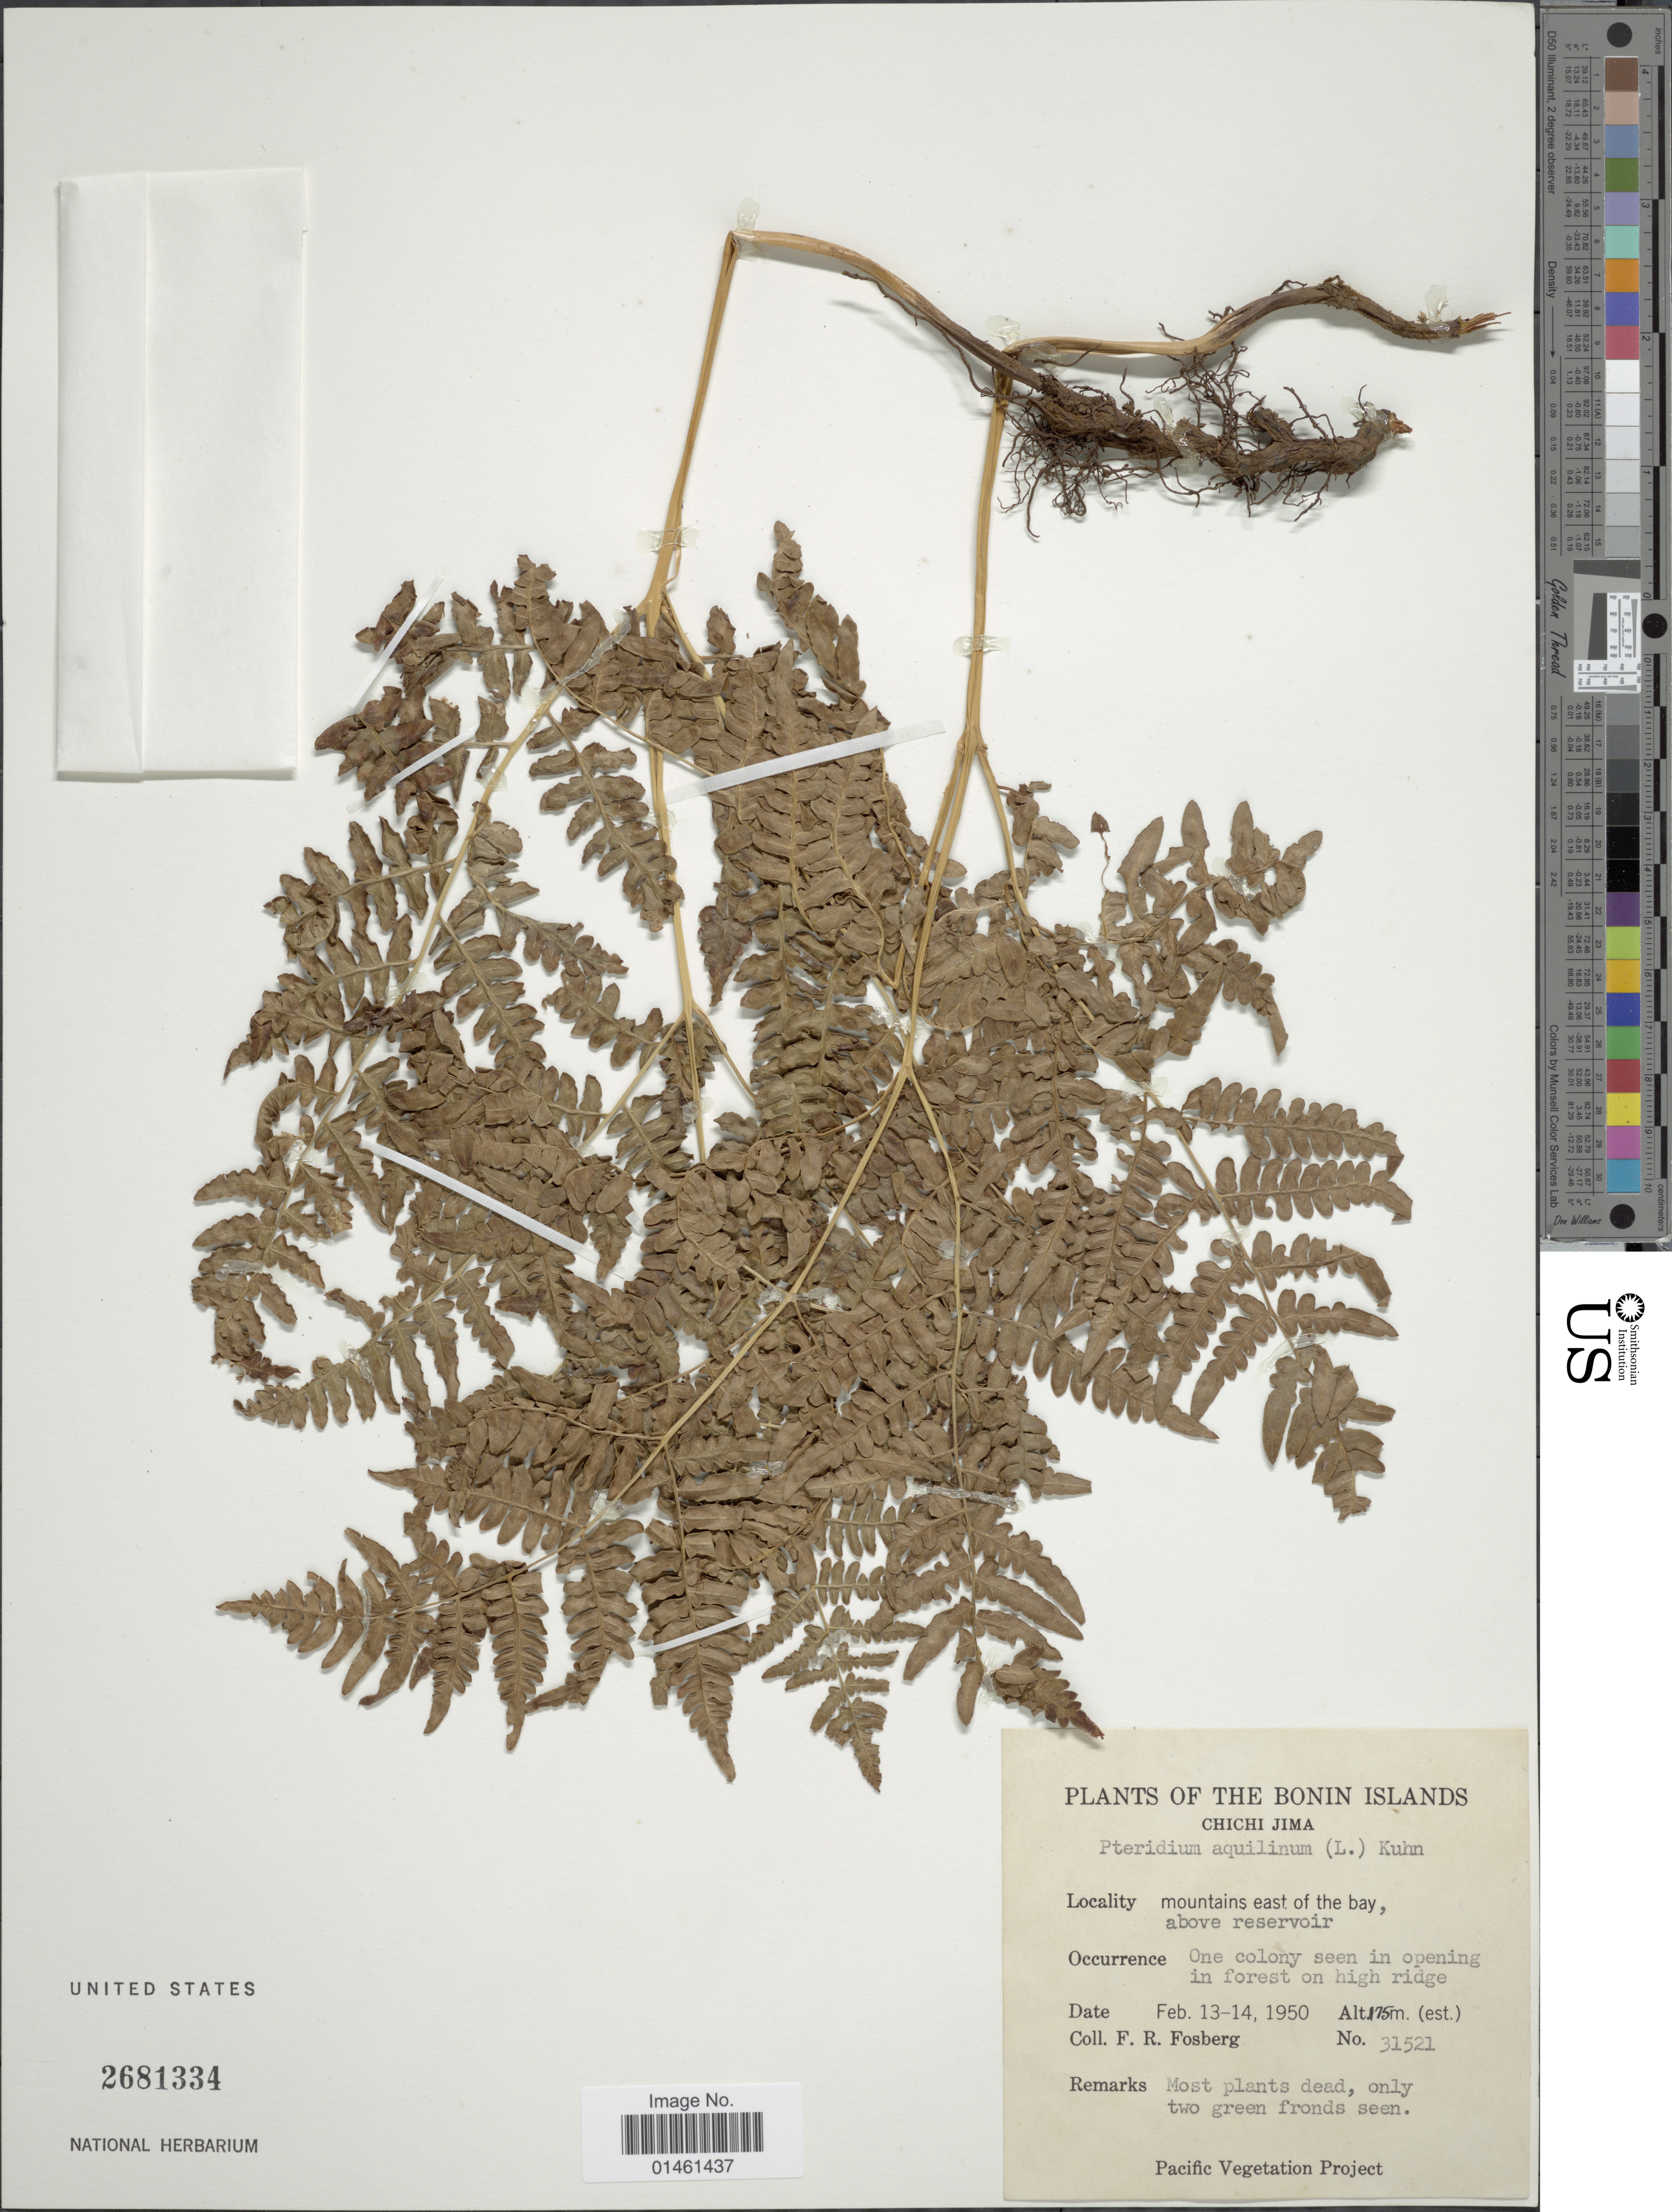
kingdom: Plantae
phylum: Tracheophyta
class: Polypodiopsida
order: Polypodiales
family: Dennstaedtiaceae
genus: Pteridium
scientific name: Pteridium aquilinum var. latiusculum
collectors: F. R. Fosberg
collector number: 31521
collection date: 1950-02-13/1950-02-14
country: Japan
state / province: Tokyo, Federal City of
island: Bonin Islands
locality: The Bonin Islands, Chichi Jima, mountains east of the bay above reservoir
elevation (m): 175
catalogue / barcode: US 2681334